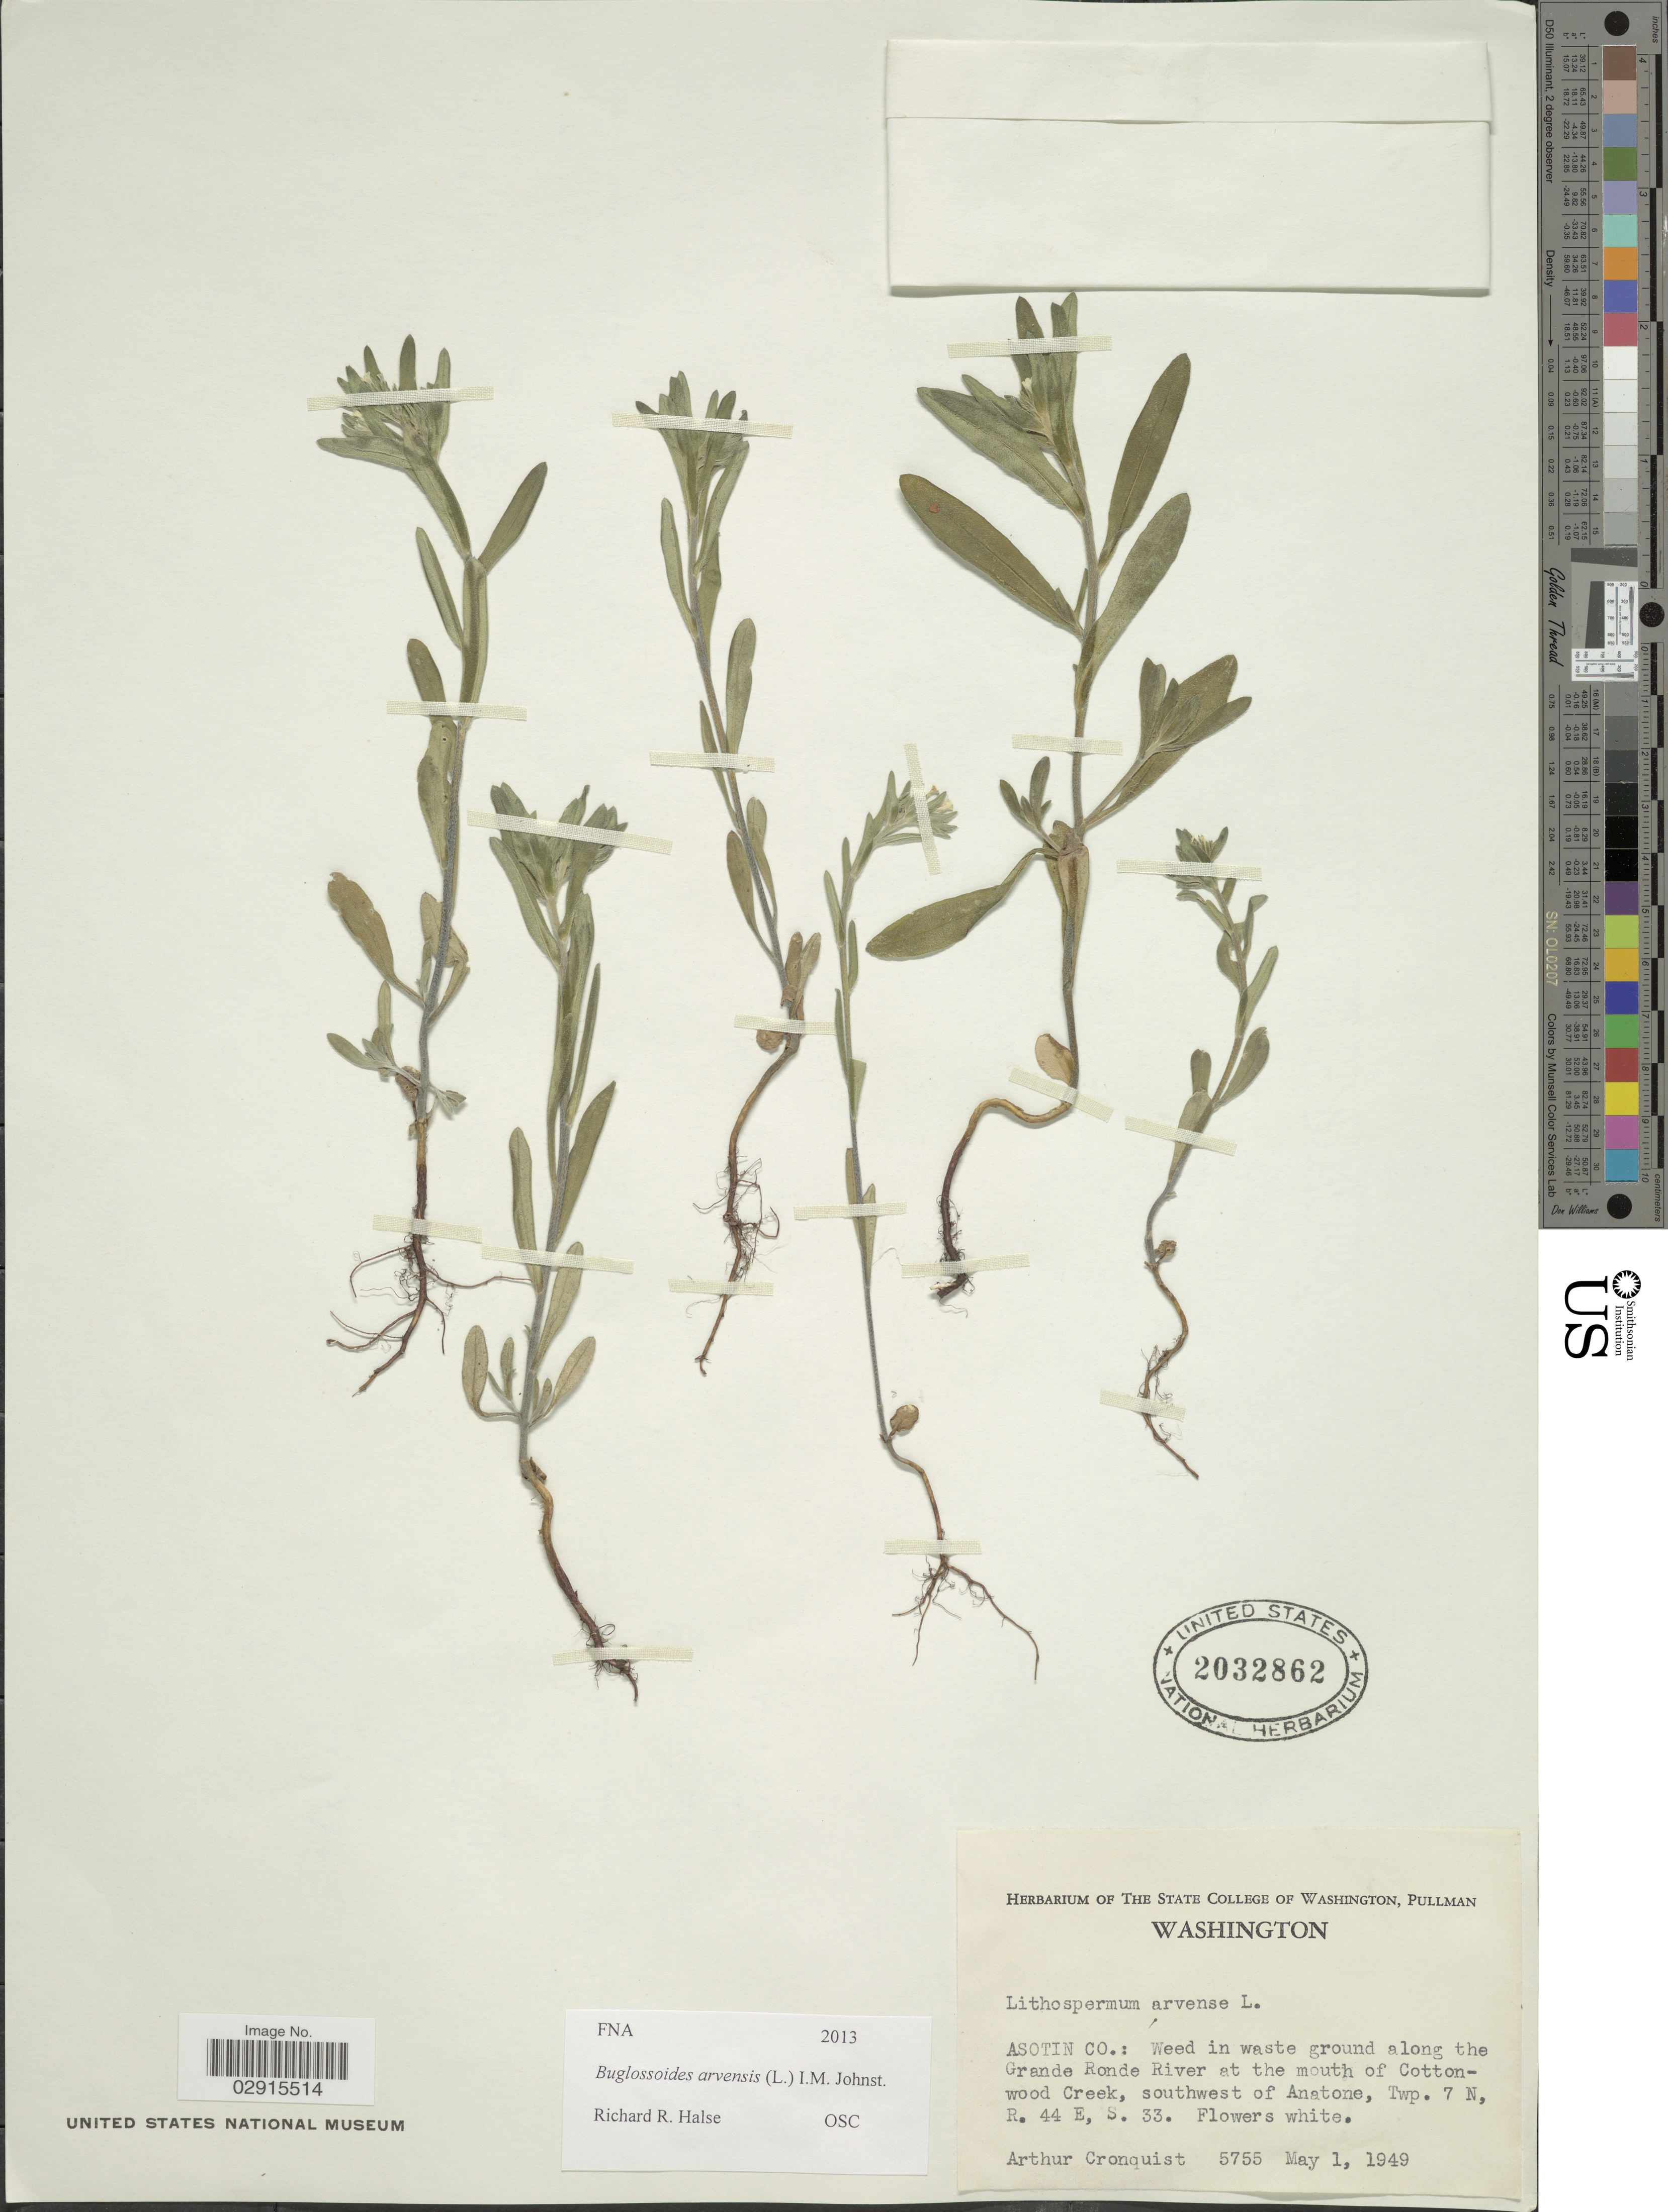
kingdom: Plantae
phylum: Tracheophyta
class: Magnoliopsida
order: Boraginales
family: Boraginaceae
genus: Buglossoides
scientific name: Buglossoides arvensis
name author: (L.) I.M. Johnst.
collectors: A. J. Cronquist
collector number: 5755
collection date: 1949-05-01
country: United States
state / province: Washington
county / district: Asotin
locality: Asotin Co.: Weed in waste ground along the Grande Ronde River at the mouth of Cottonwood Creek, southwest of Anatone, Twp 7 N, R. 44 E, S. 33.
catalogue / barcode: US 2032862